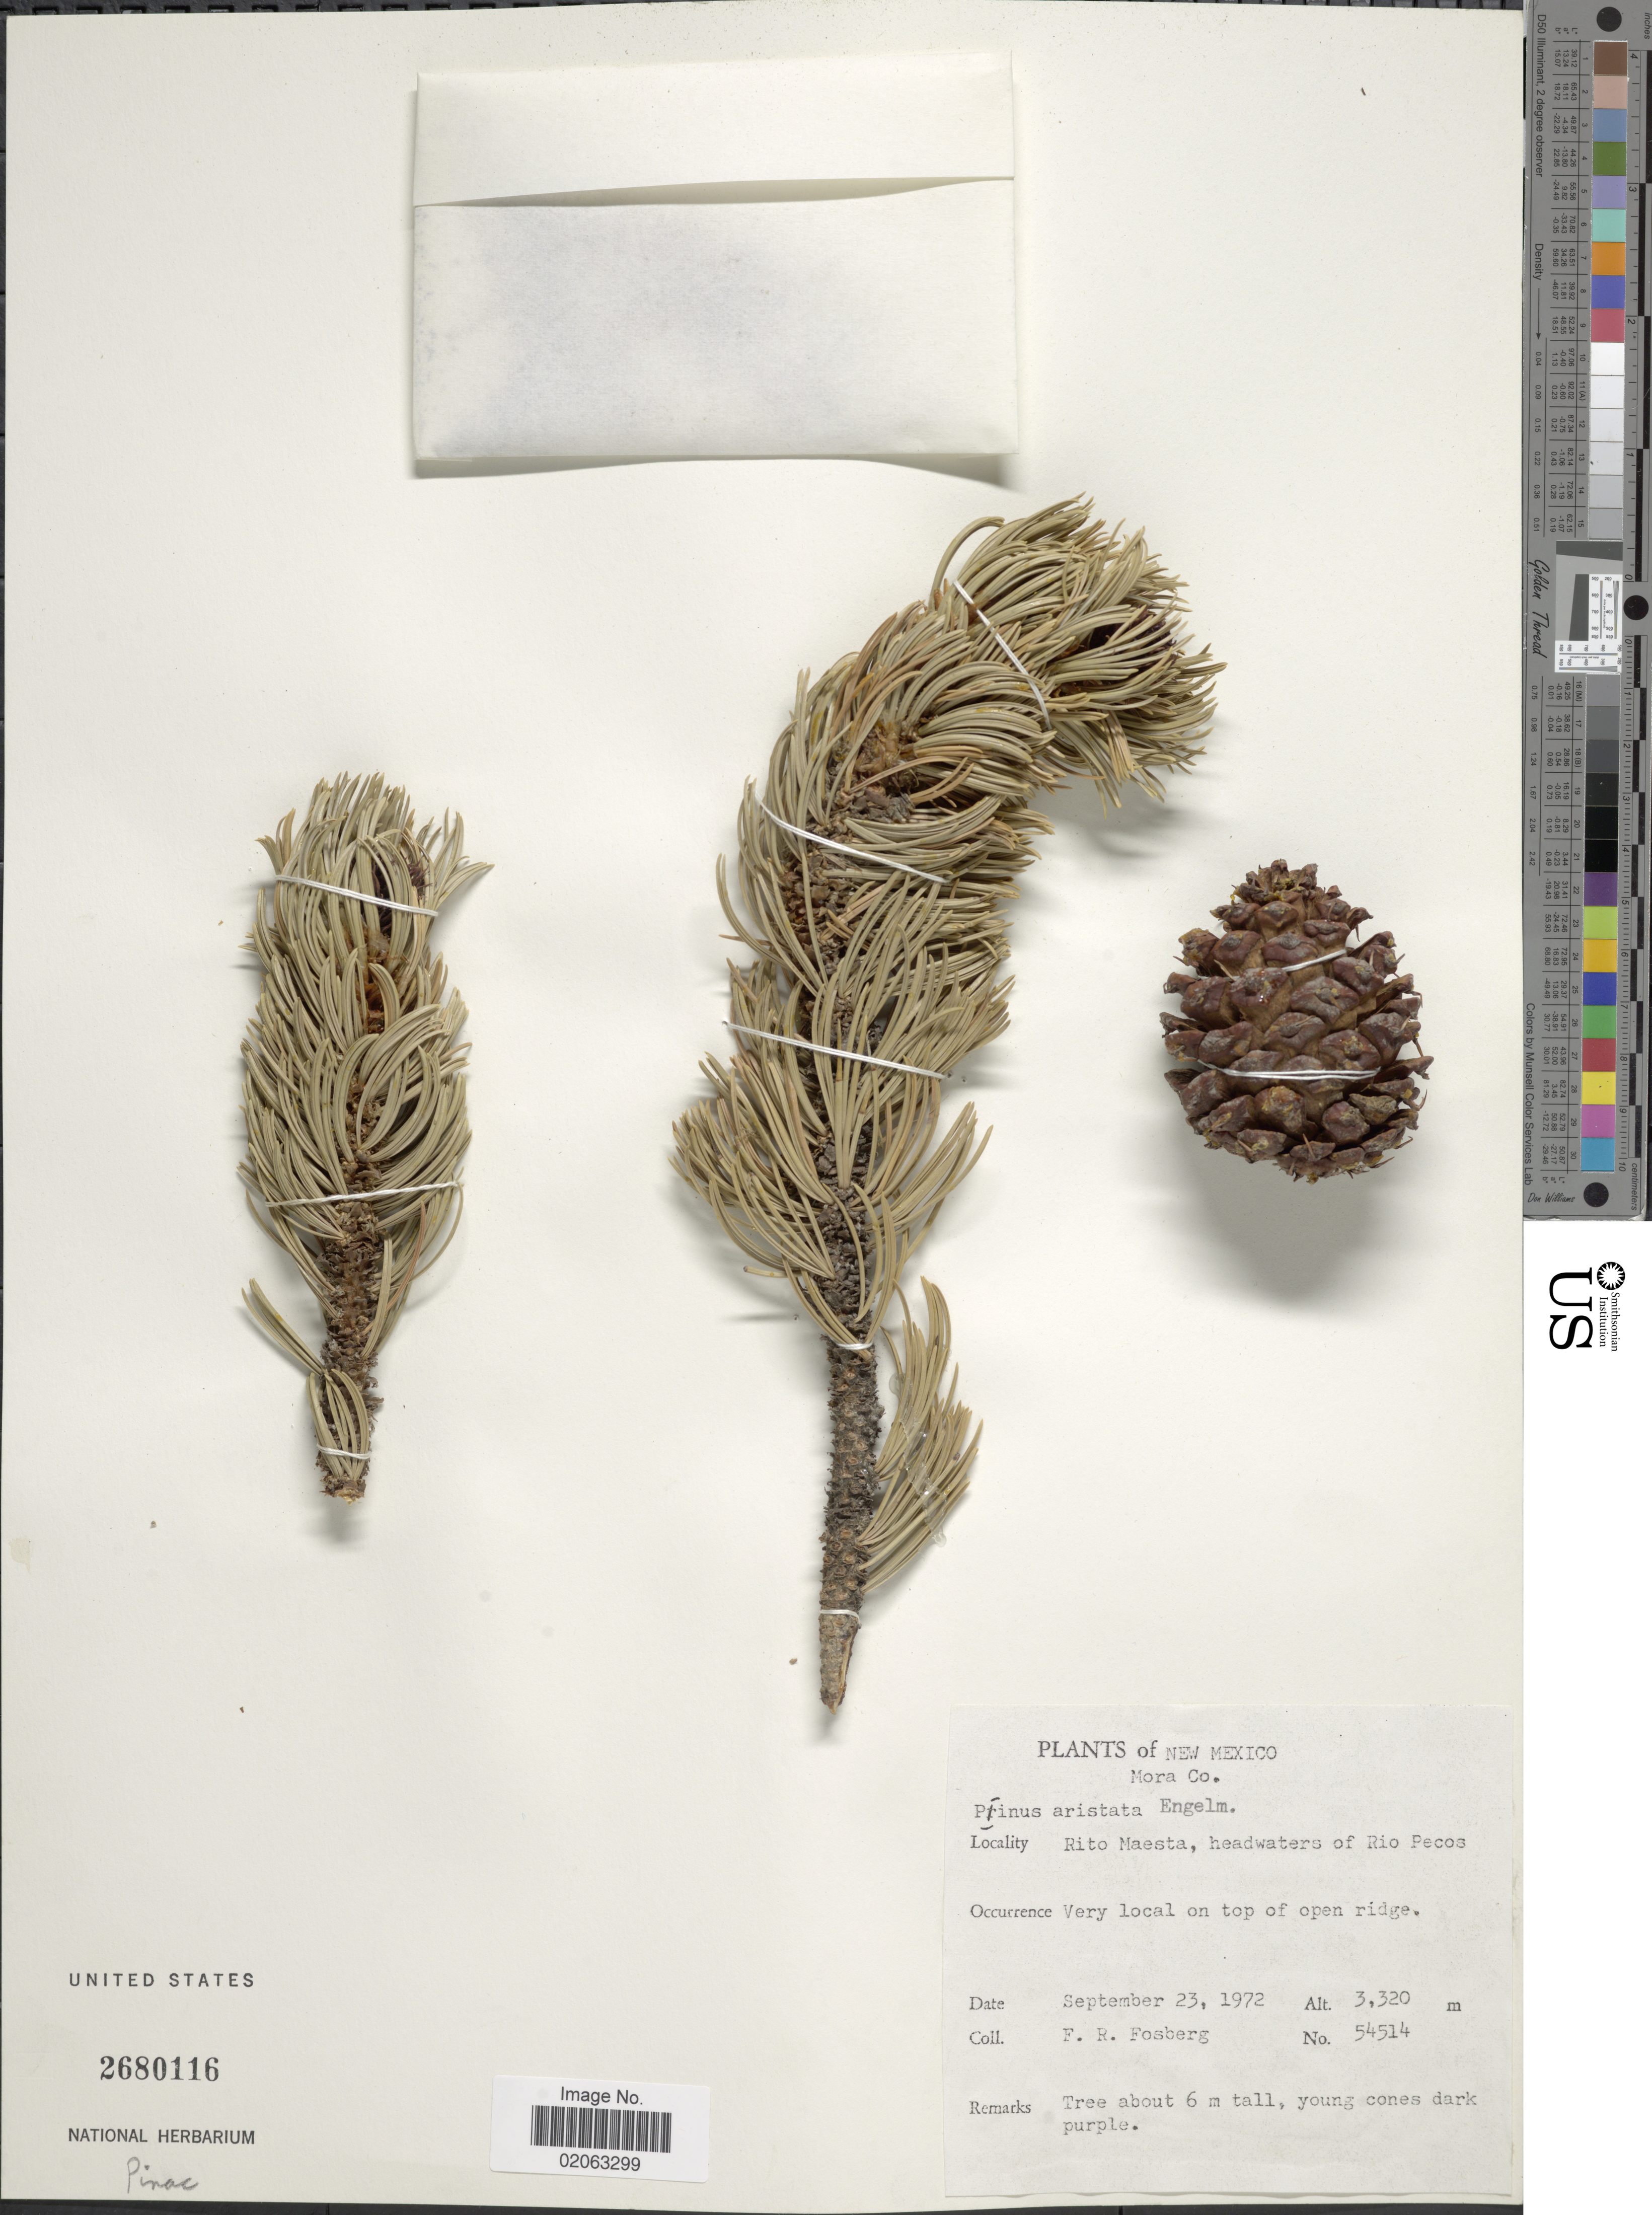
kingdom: Plantae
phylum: Tracheophyta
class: Pinopsida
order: Pinales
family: Pinaceae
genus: Pinus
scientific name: Pinus aristata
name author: Engelm.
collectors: F. R. Fosberg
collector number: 54514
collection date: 1972-09-23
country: United States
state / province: New Mexico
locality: Mora Co, Rito Maesta, headwaters of Rio Pecos, Very local on top of open ridge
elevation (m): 3320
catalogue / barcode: US 2680116